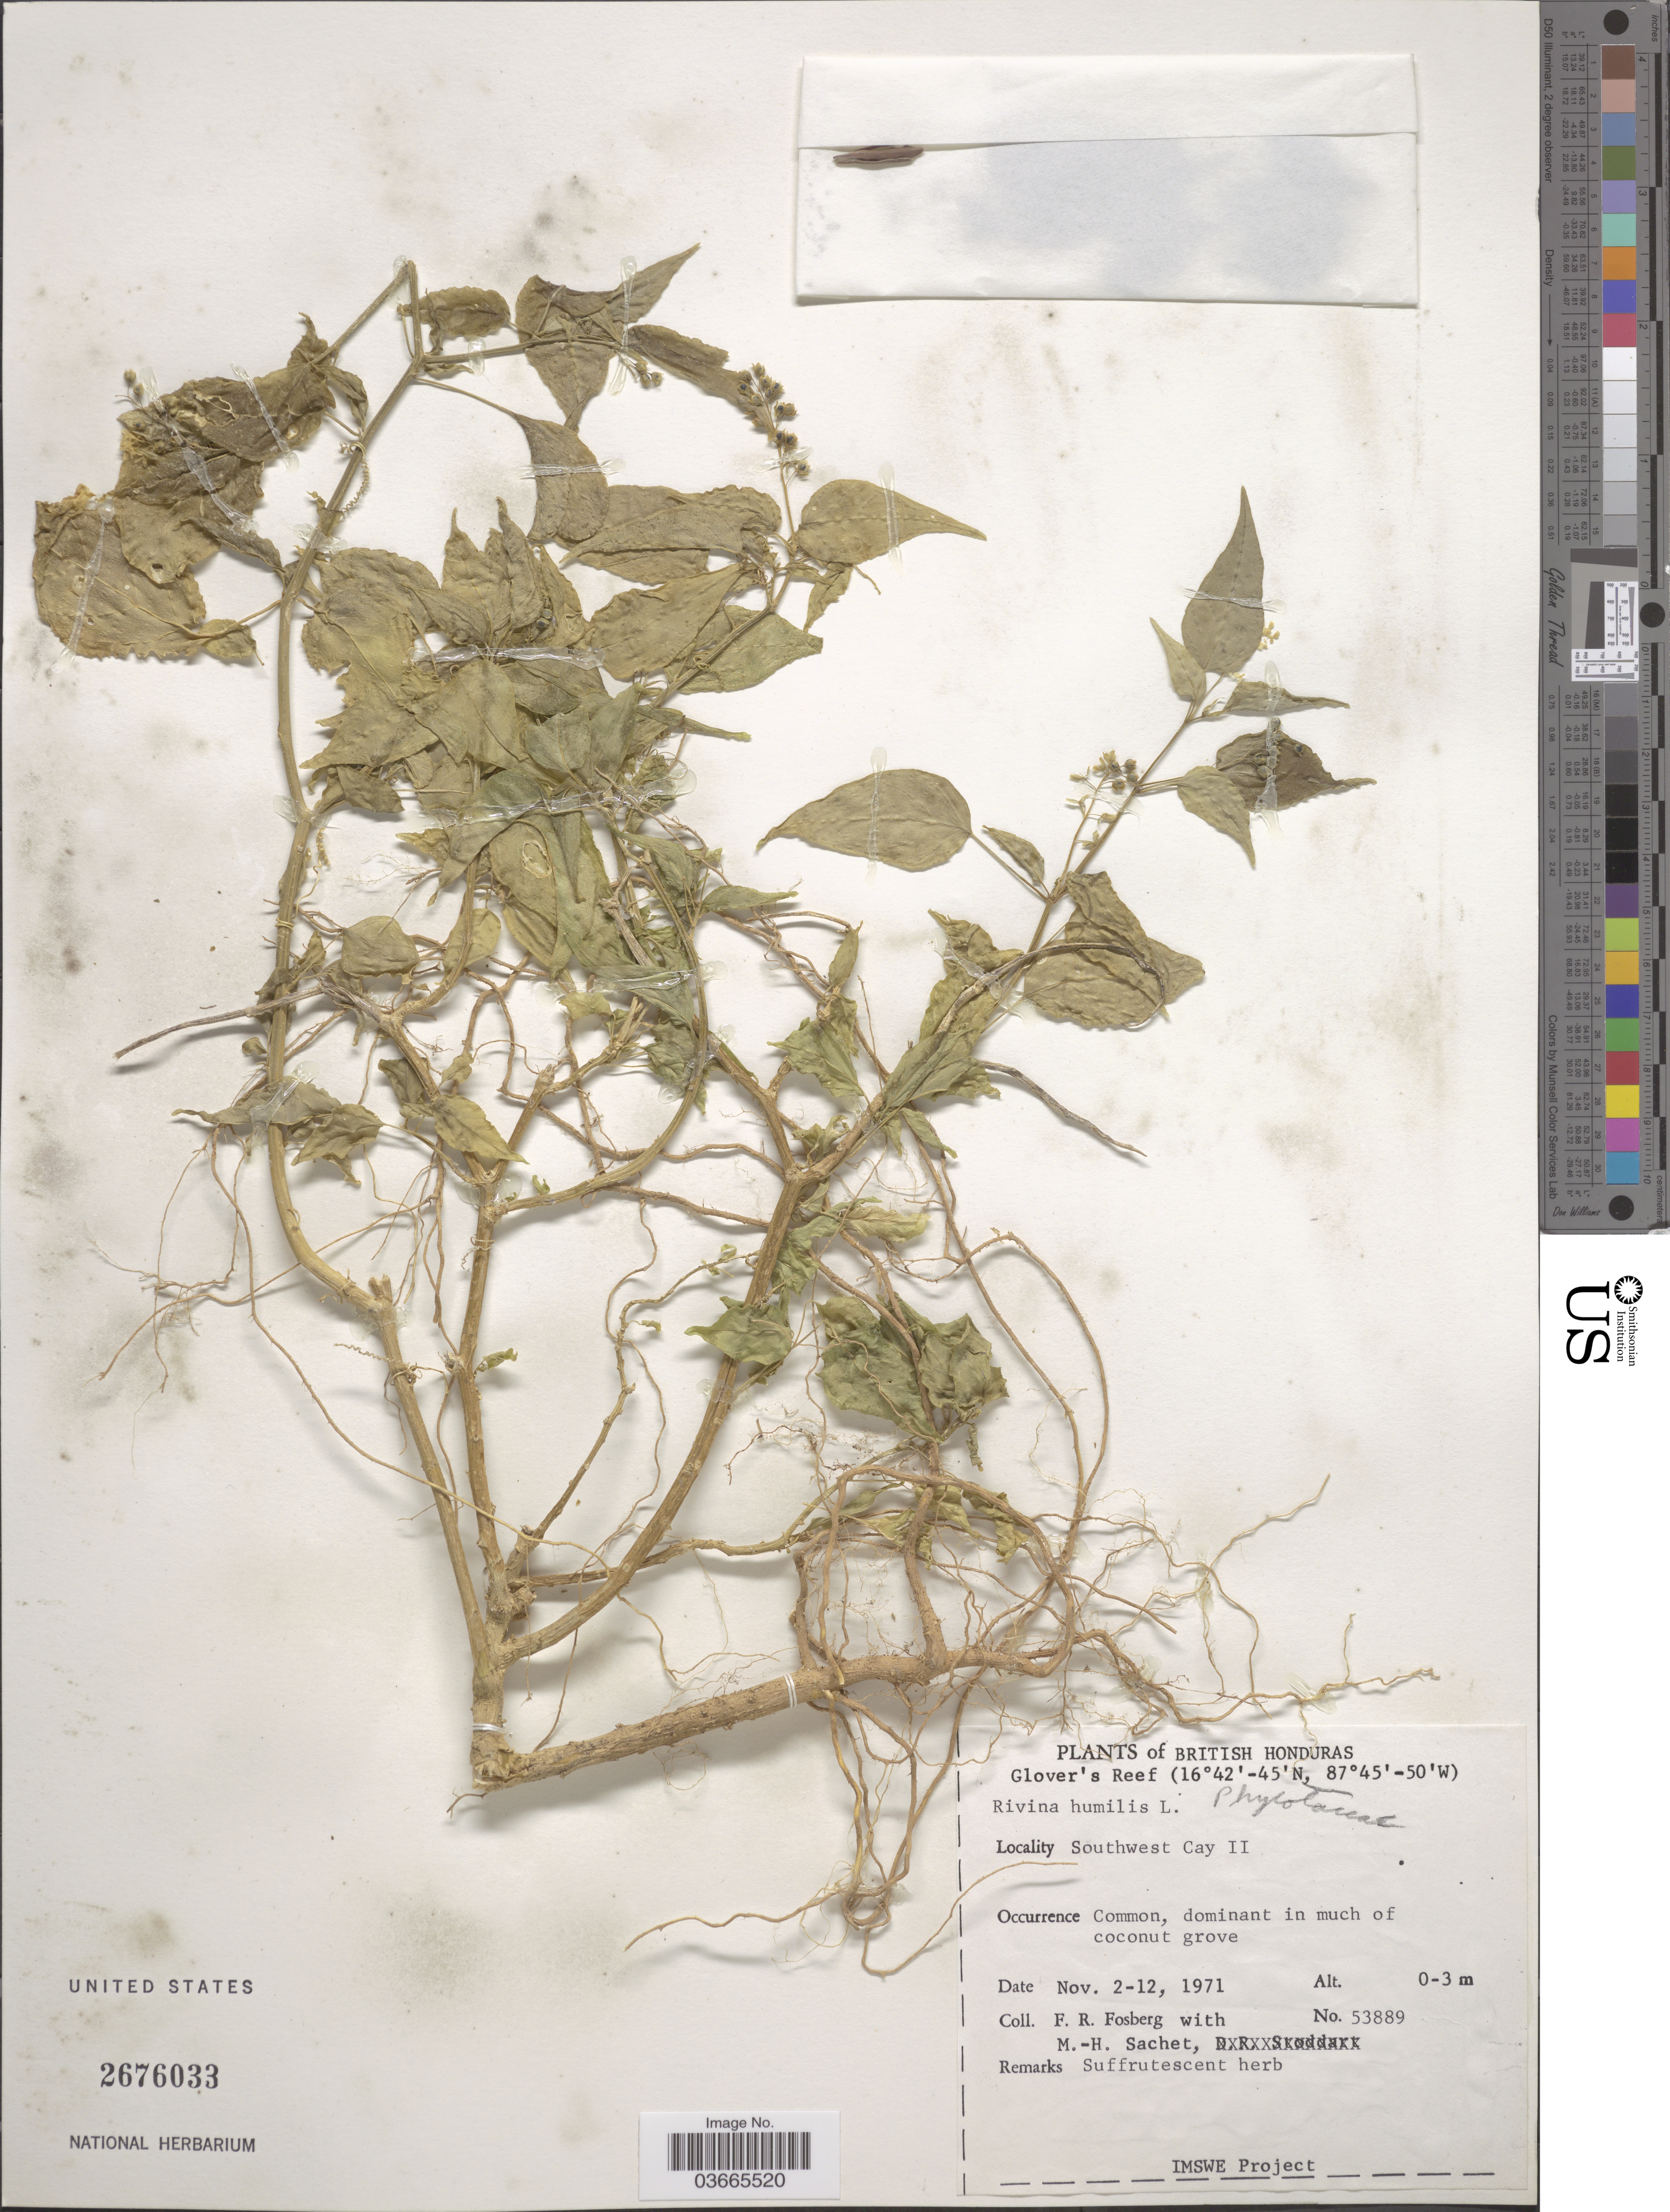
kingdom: Plantae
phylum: Tracheophyta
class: Magnoliopsida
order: Caryophyllales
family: Phytolaccaceae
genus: Rivina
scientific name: Rivina humilis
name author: L.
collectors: F. R. Fosberg & M.-H. Sachet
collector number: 53889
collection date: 1971-11-02/1971-11-12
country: Belize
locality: British Honduras. Southwest Cay II.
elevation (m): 0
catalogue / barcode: US 2676033